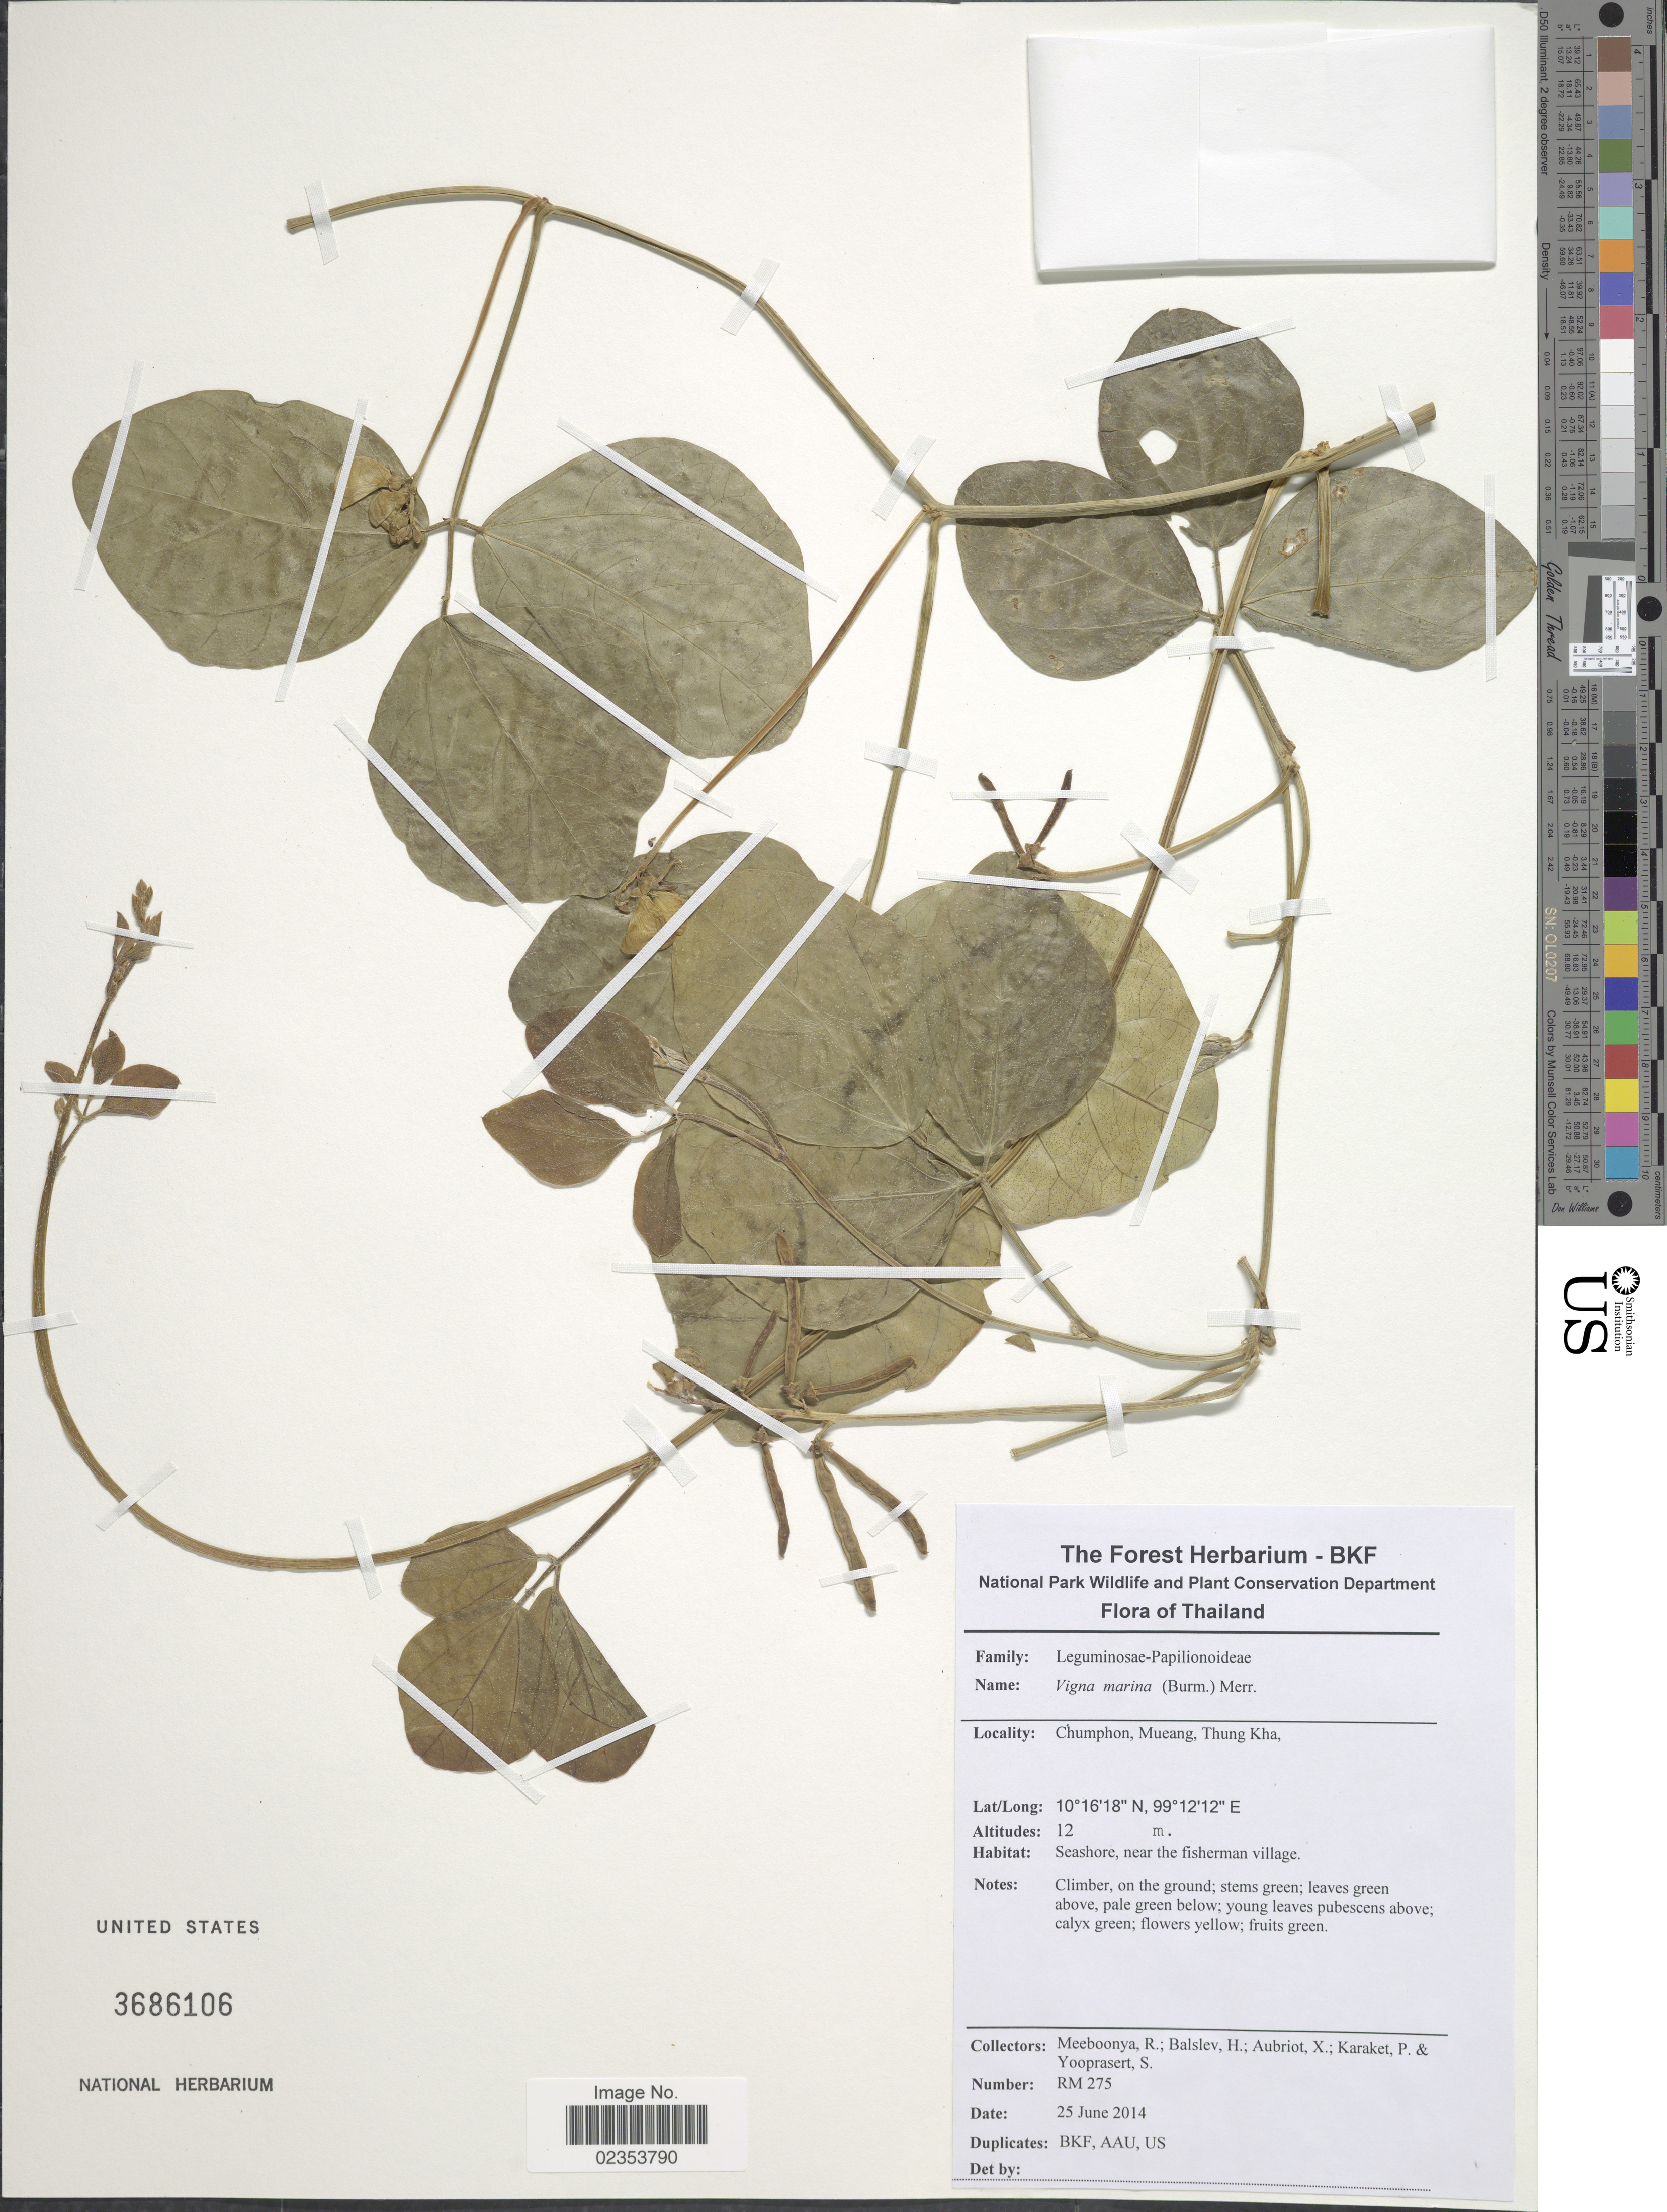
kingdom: Plantae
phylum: Tracheophyta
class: Magnoliopsida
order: Fabales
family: Fabaceae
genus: Vigna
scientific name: Vigna marina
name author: (Burm.) Merr.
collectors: R. Meeboonya, H. Balslev, X. Aubriot, P. Karaket & S. Yooprasert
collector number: RM 275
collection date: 2014-06-25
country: Thailand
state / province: Chumpon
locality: Mueang, Thung Kha, Seahore, near the fisherman vilage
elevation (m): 12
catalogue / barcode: US 3686106